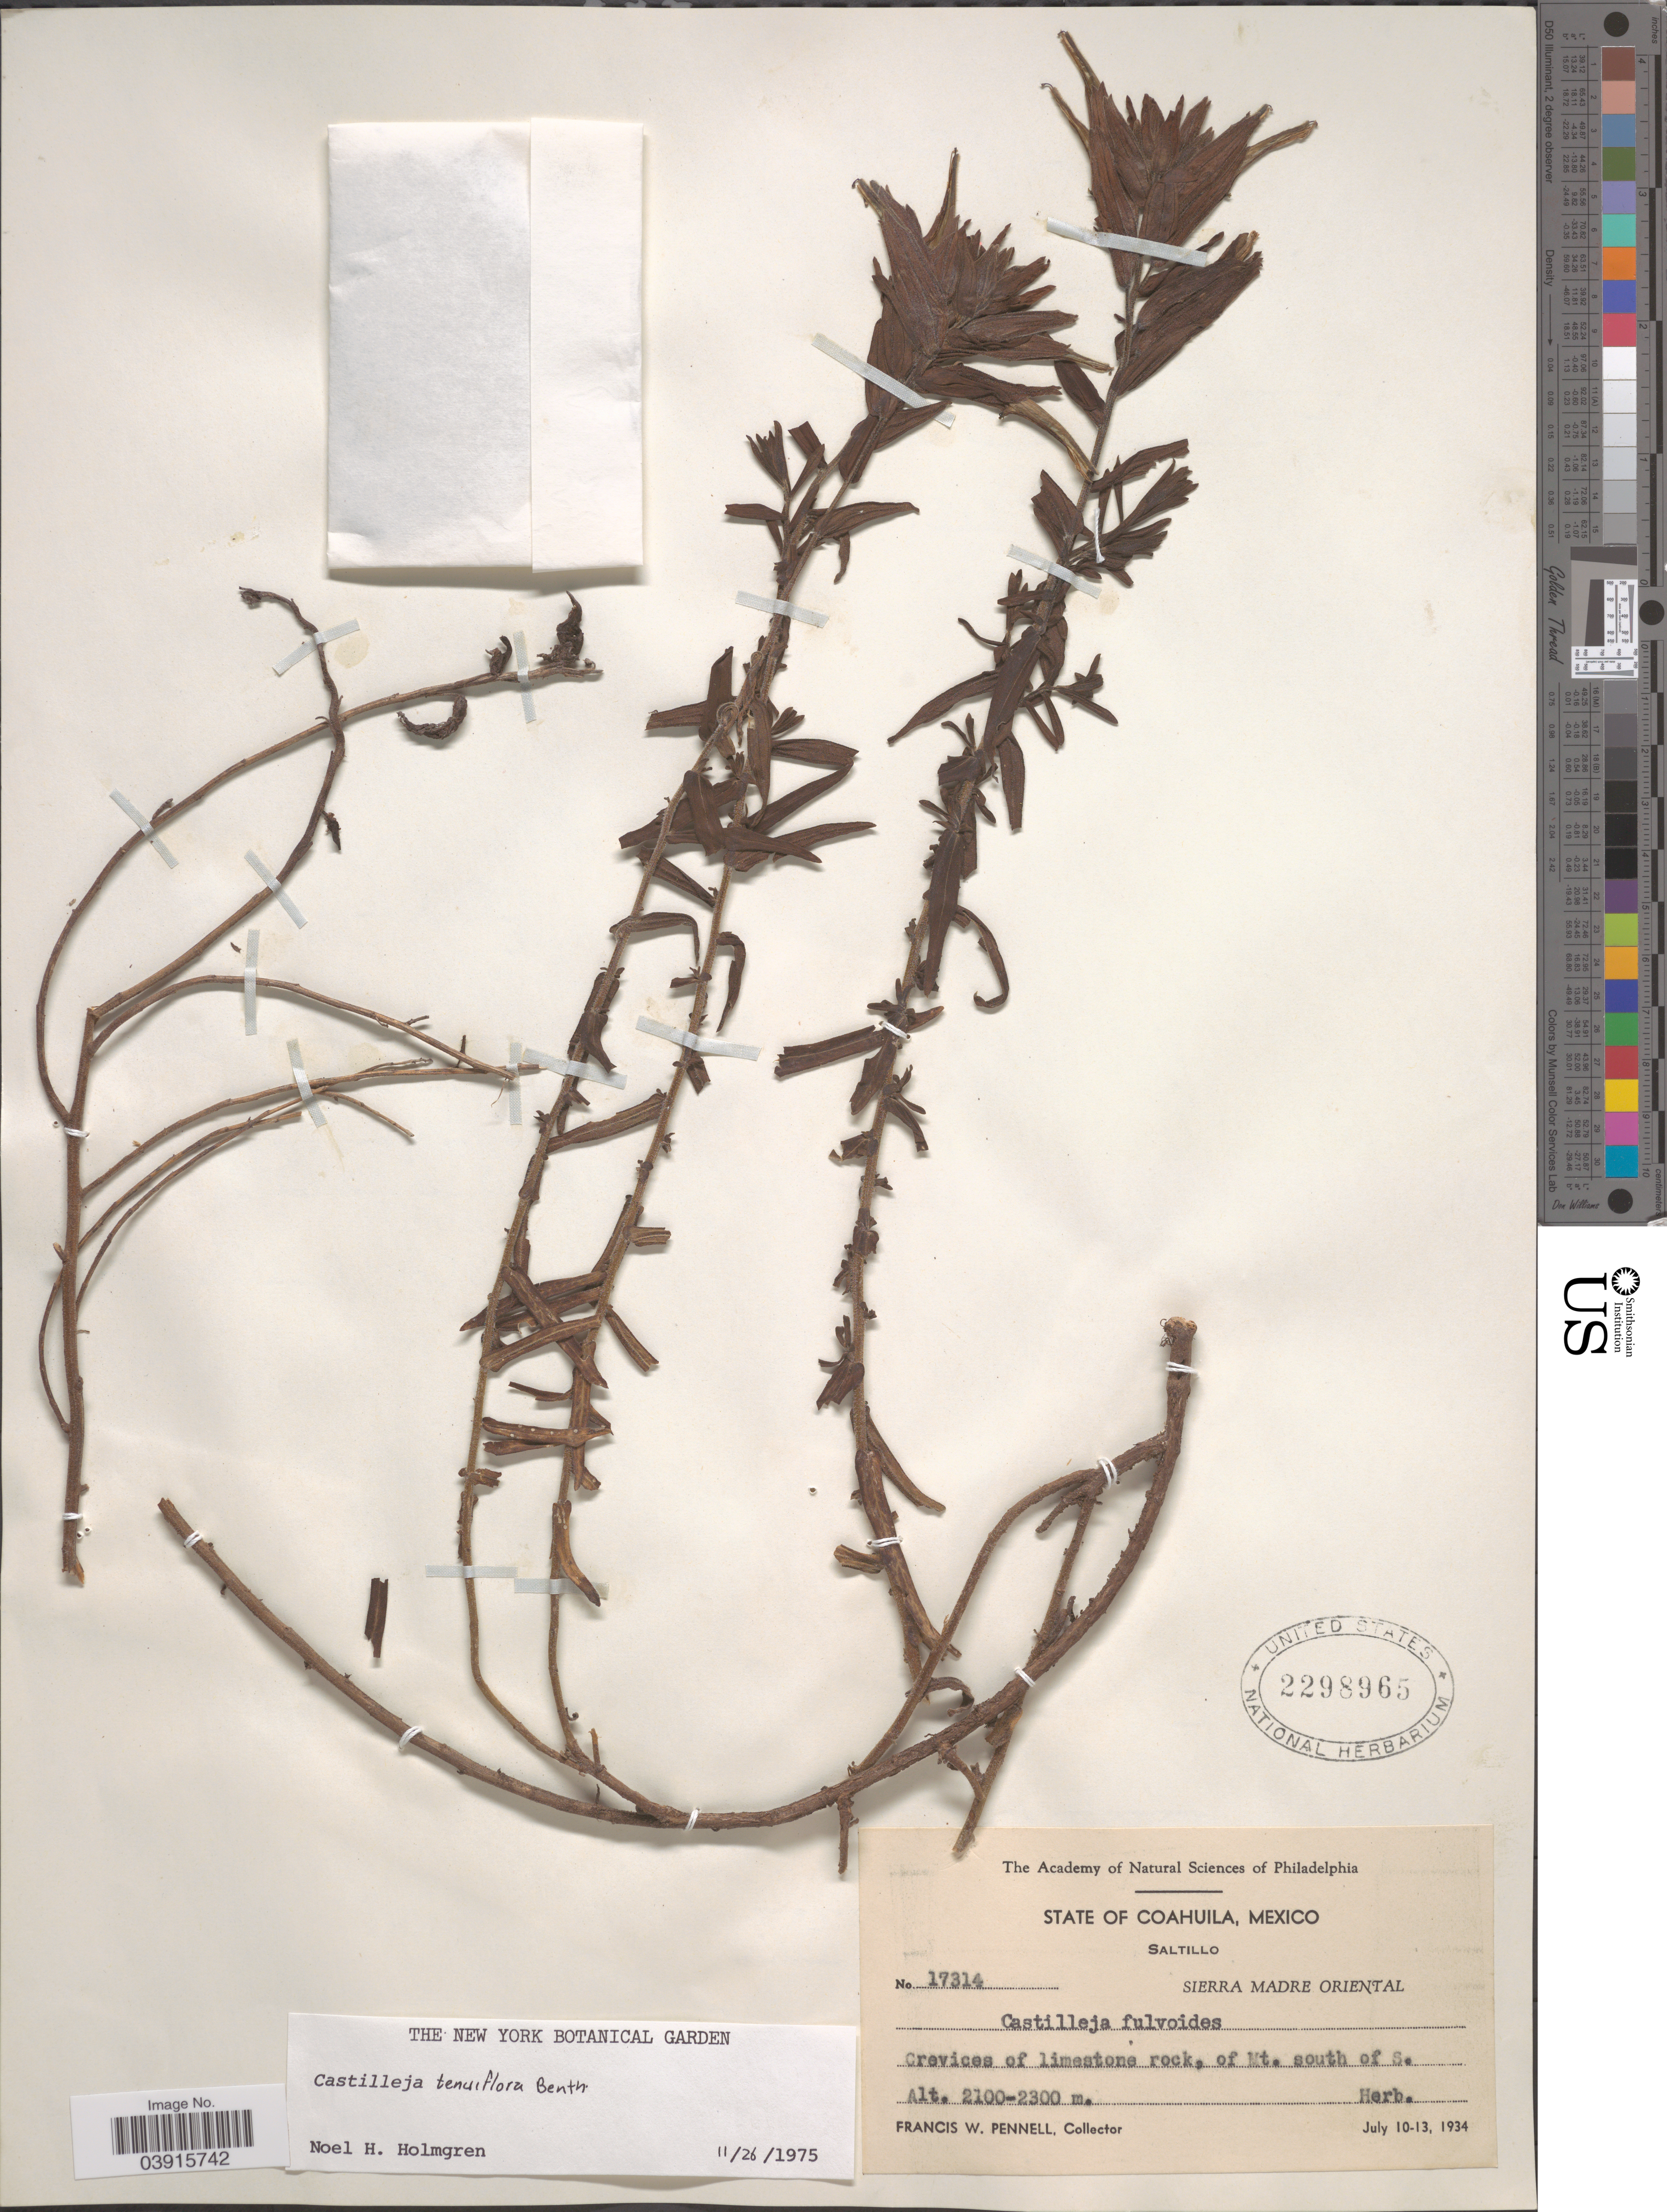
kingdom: Plantae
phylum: Tracheophyta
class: Magnoliopsida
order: Lamiales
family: Orobanchaceae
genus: Castilleja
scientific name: Castilleja tenuiflora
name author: Benth.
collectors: F. W. Pennell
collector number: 17314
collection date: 1934-07-10/1934-07-13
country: Mexico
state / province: Coahuila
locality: Saltillo. Sierra Madre Oriental. Mt. south of S.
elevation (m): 2100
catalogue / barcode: US 2298965